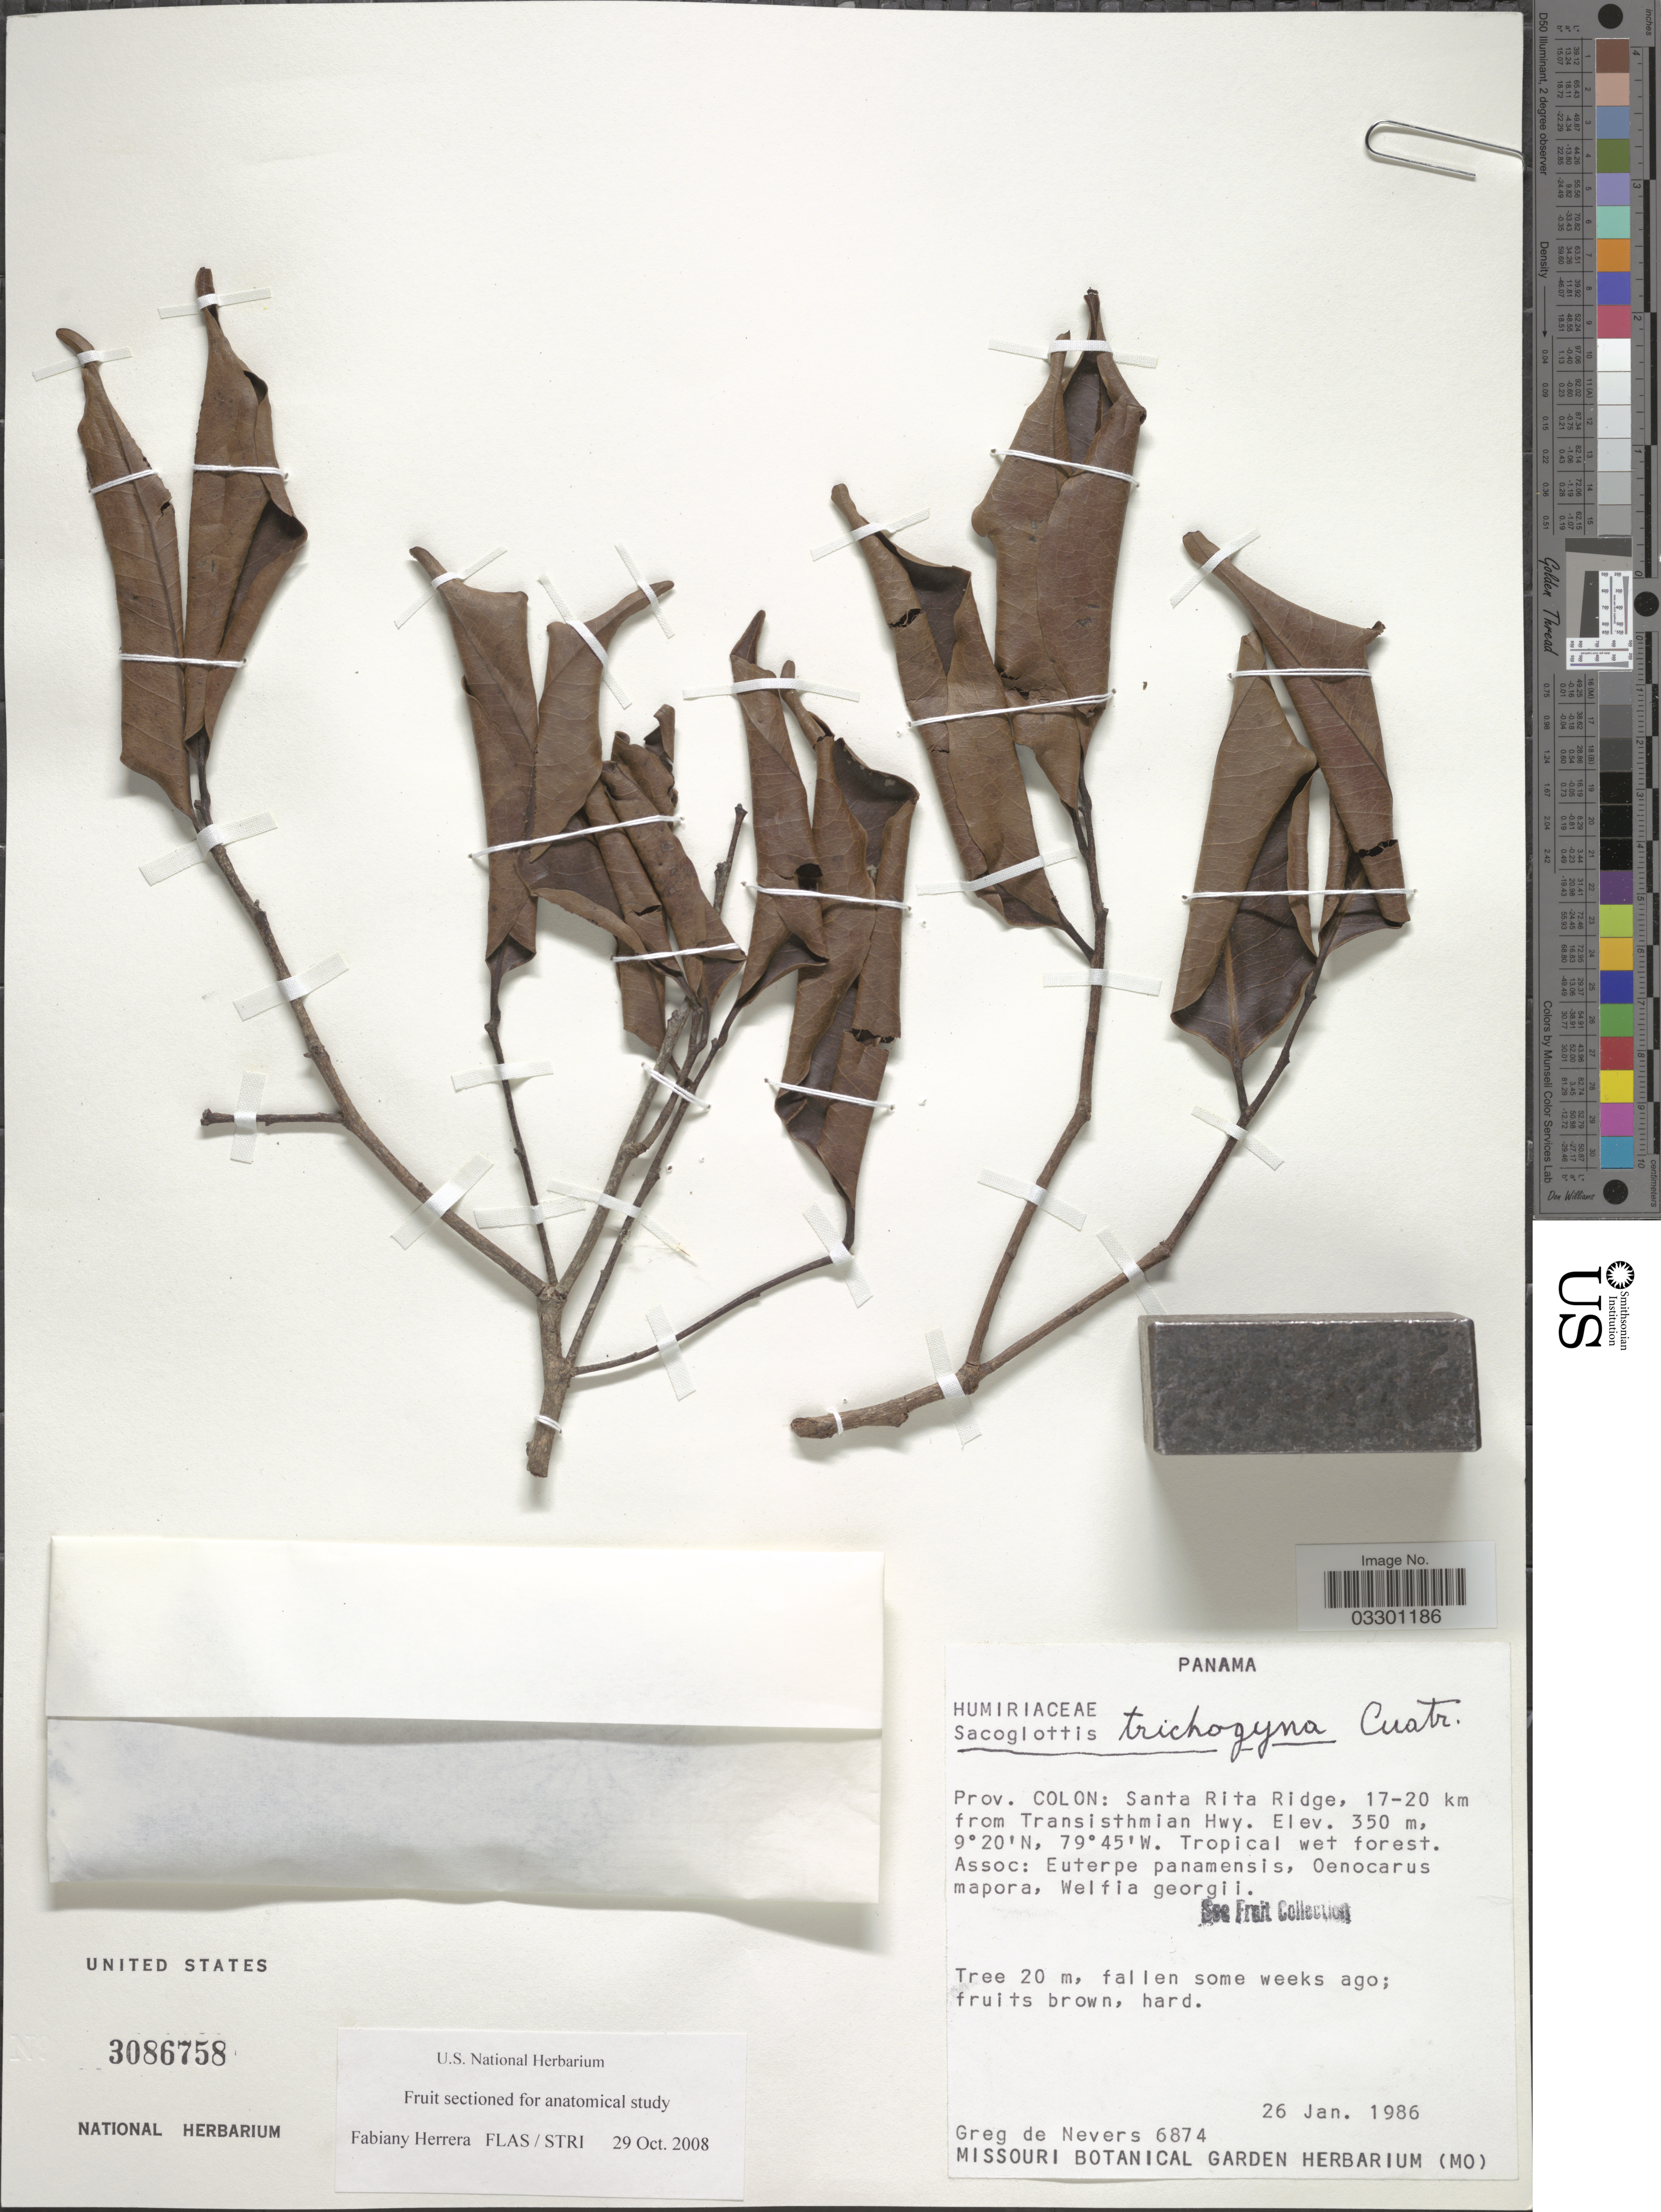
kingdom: Plantae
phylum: Tracheophyta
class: Magnoliopsida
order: Malpighiales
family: Humiriaceae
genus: Sacoglottis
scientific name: Sacoglottis trichogyna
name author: Cuatrec.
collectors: G. C. de Nevers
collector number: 6874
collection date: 1986-01-26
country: Panama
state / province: Colón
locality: Santa Rita Ridge, 17-20 km from Transisthmian Hwy.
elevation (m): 350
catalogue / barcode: US 3086758